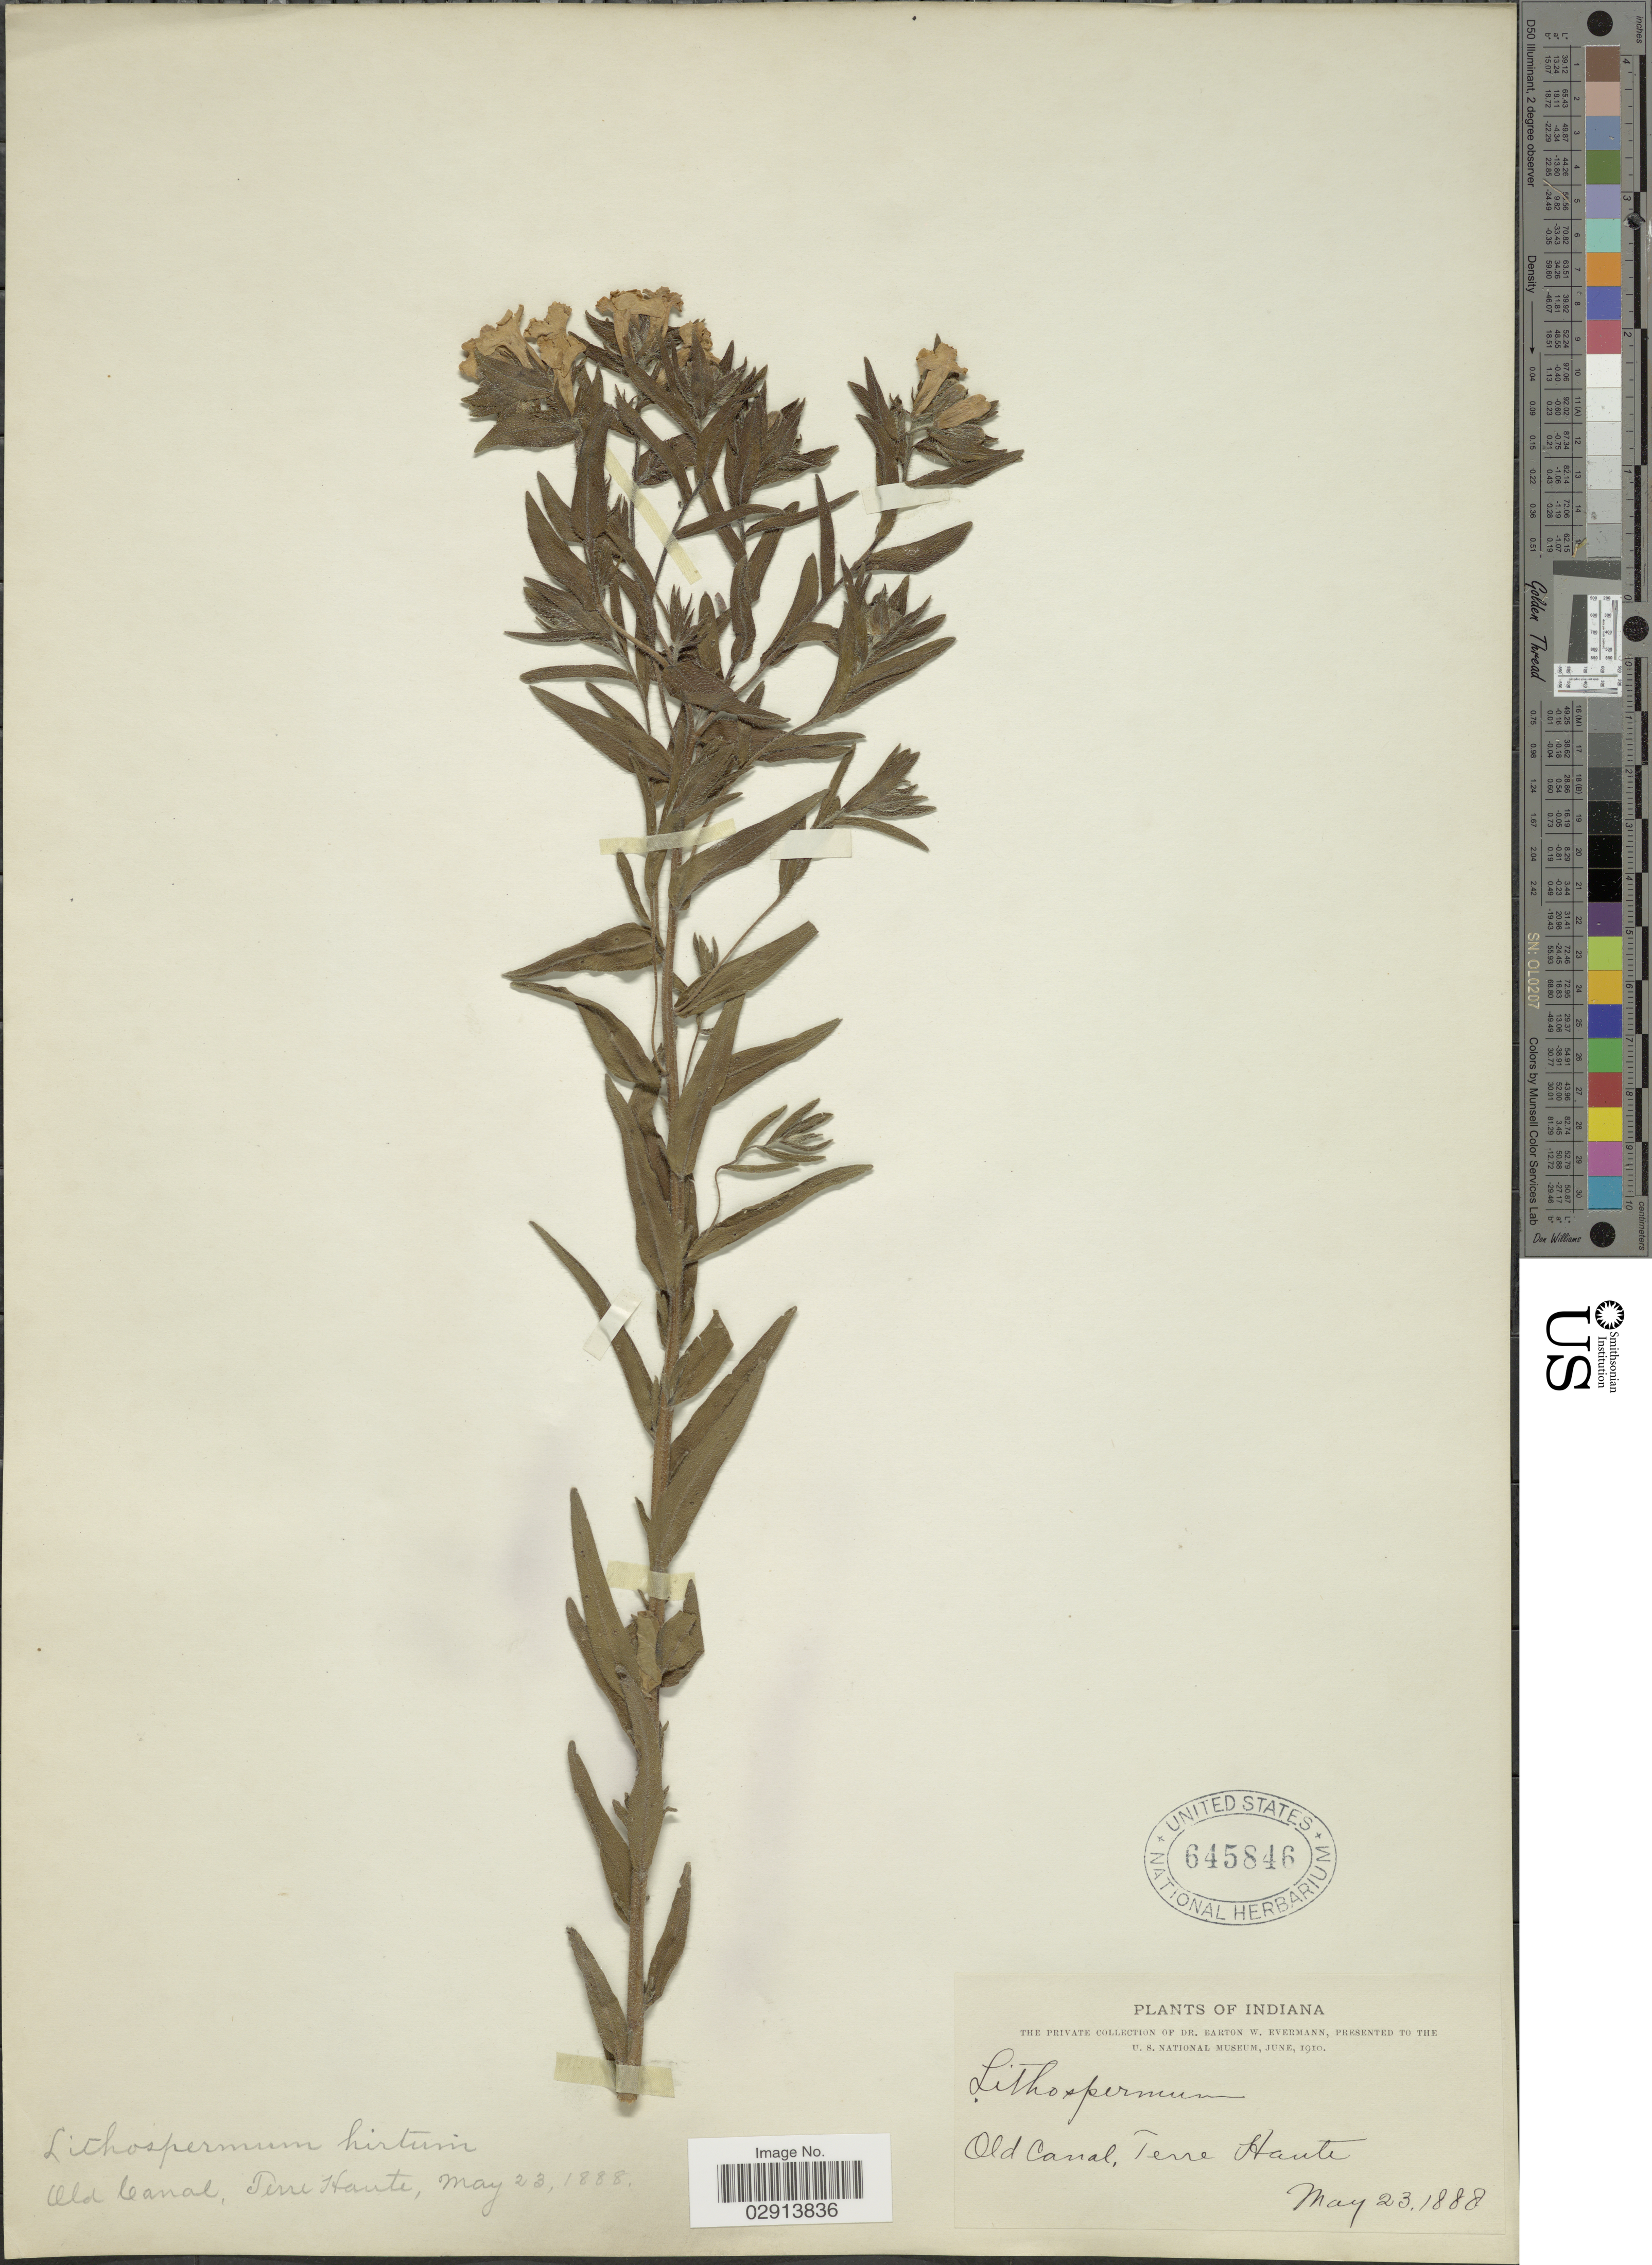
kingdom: Plantae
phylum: Tracheophyta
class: Magnoliopsida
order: Boraginales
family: Boraginaceae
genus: Lithospermum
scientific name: Lithospermum caroliniense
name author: (J.F. Gmel.) MacMill.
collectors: B. W. Evermann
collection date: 1888-05-23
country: United States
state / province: Indiana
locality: Old Canal, Terre Haute.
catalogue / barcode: US 645846